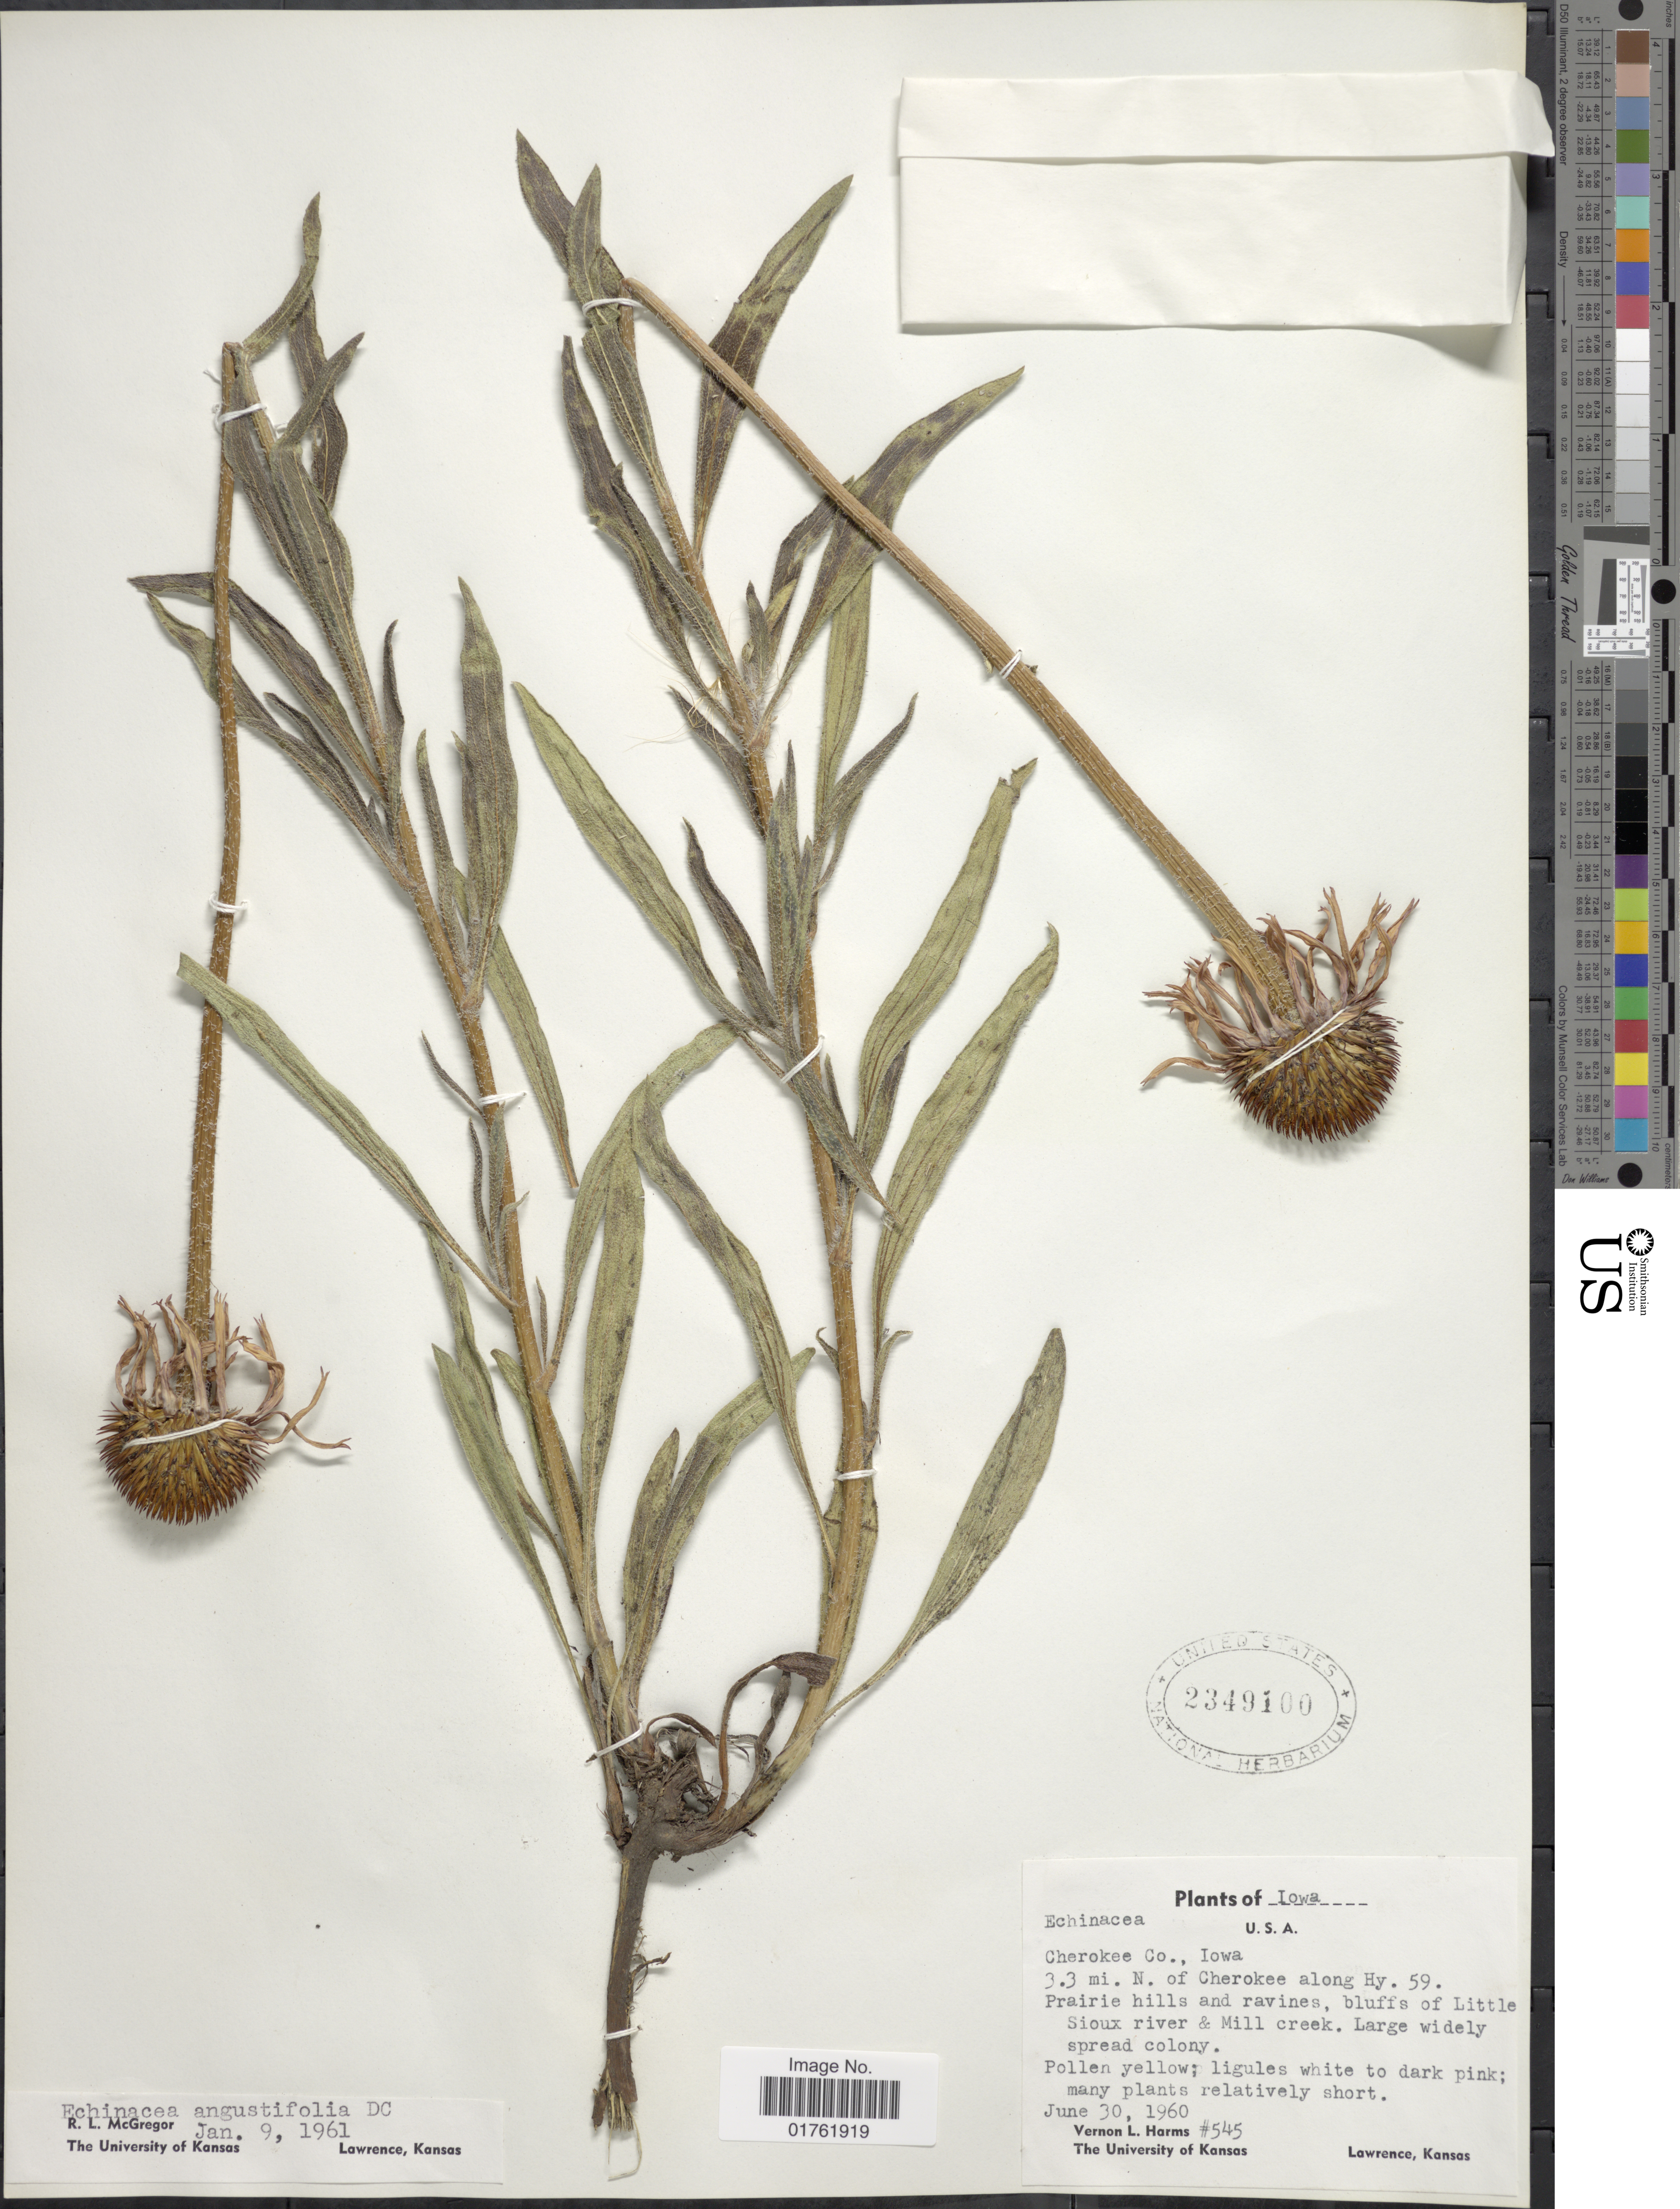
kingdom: Plantae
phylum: Tracheophyta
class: Magnoliopsida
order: Asterales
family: Asteraceae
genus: Echinacea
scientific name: Echinacea angustifolia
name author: DC.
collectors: V. Harms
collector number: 545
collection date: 1960-06-30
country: United States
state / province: Iowa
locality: Cherokee Co., 3.3 mi. N of Cherokee along Hy. 59. Prairie hills and ravines, bluffs of Little Sioux river & Mill creek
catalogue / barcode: US 2349100